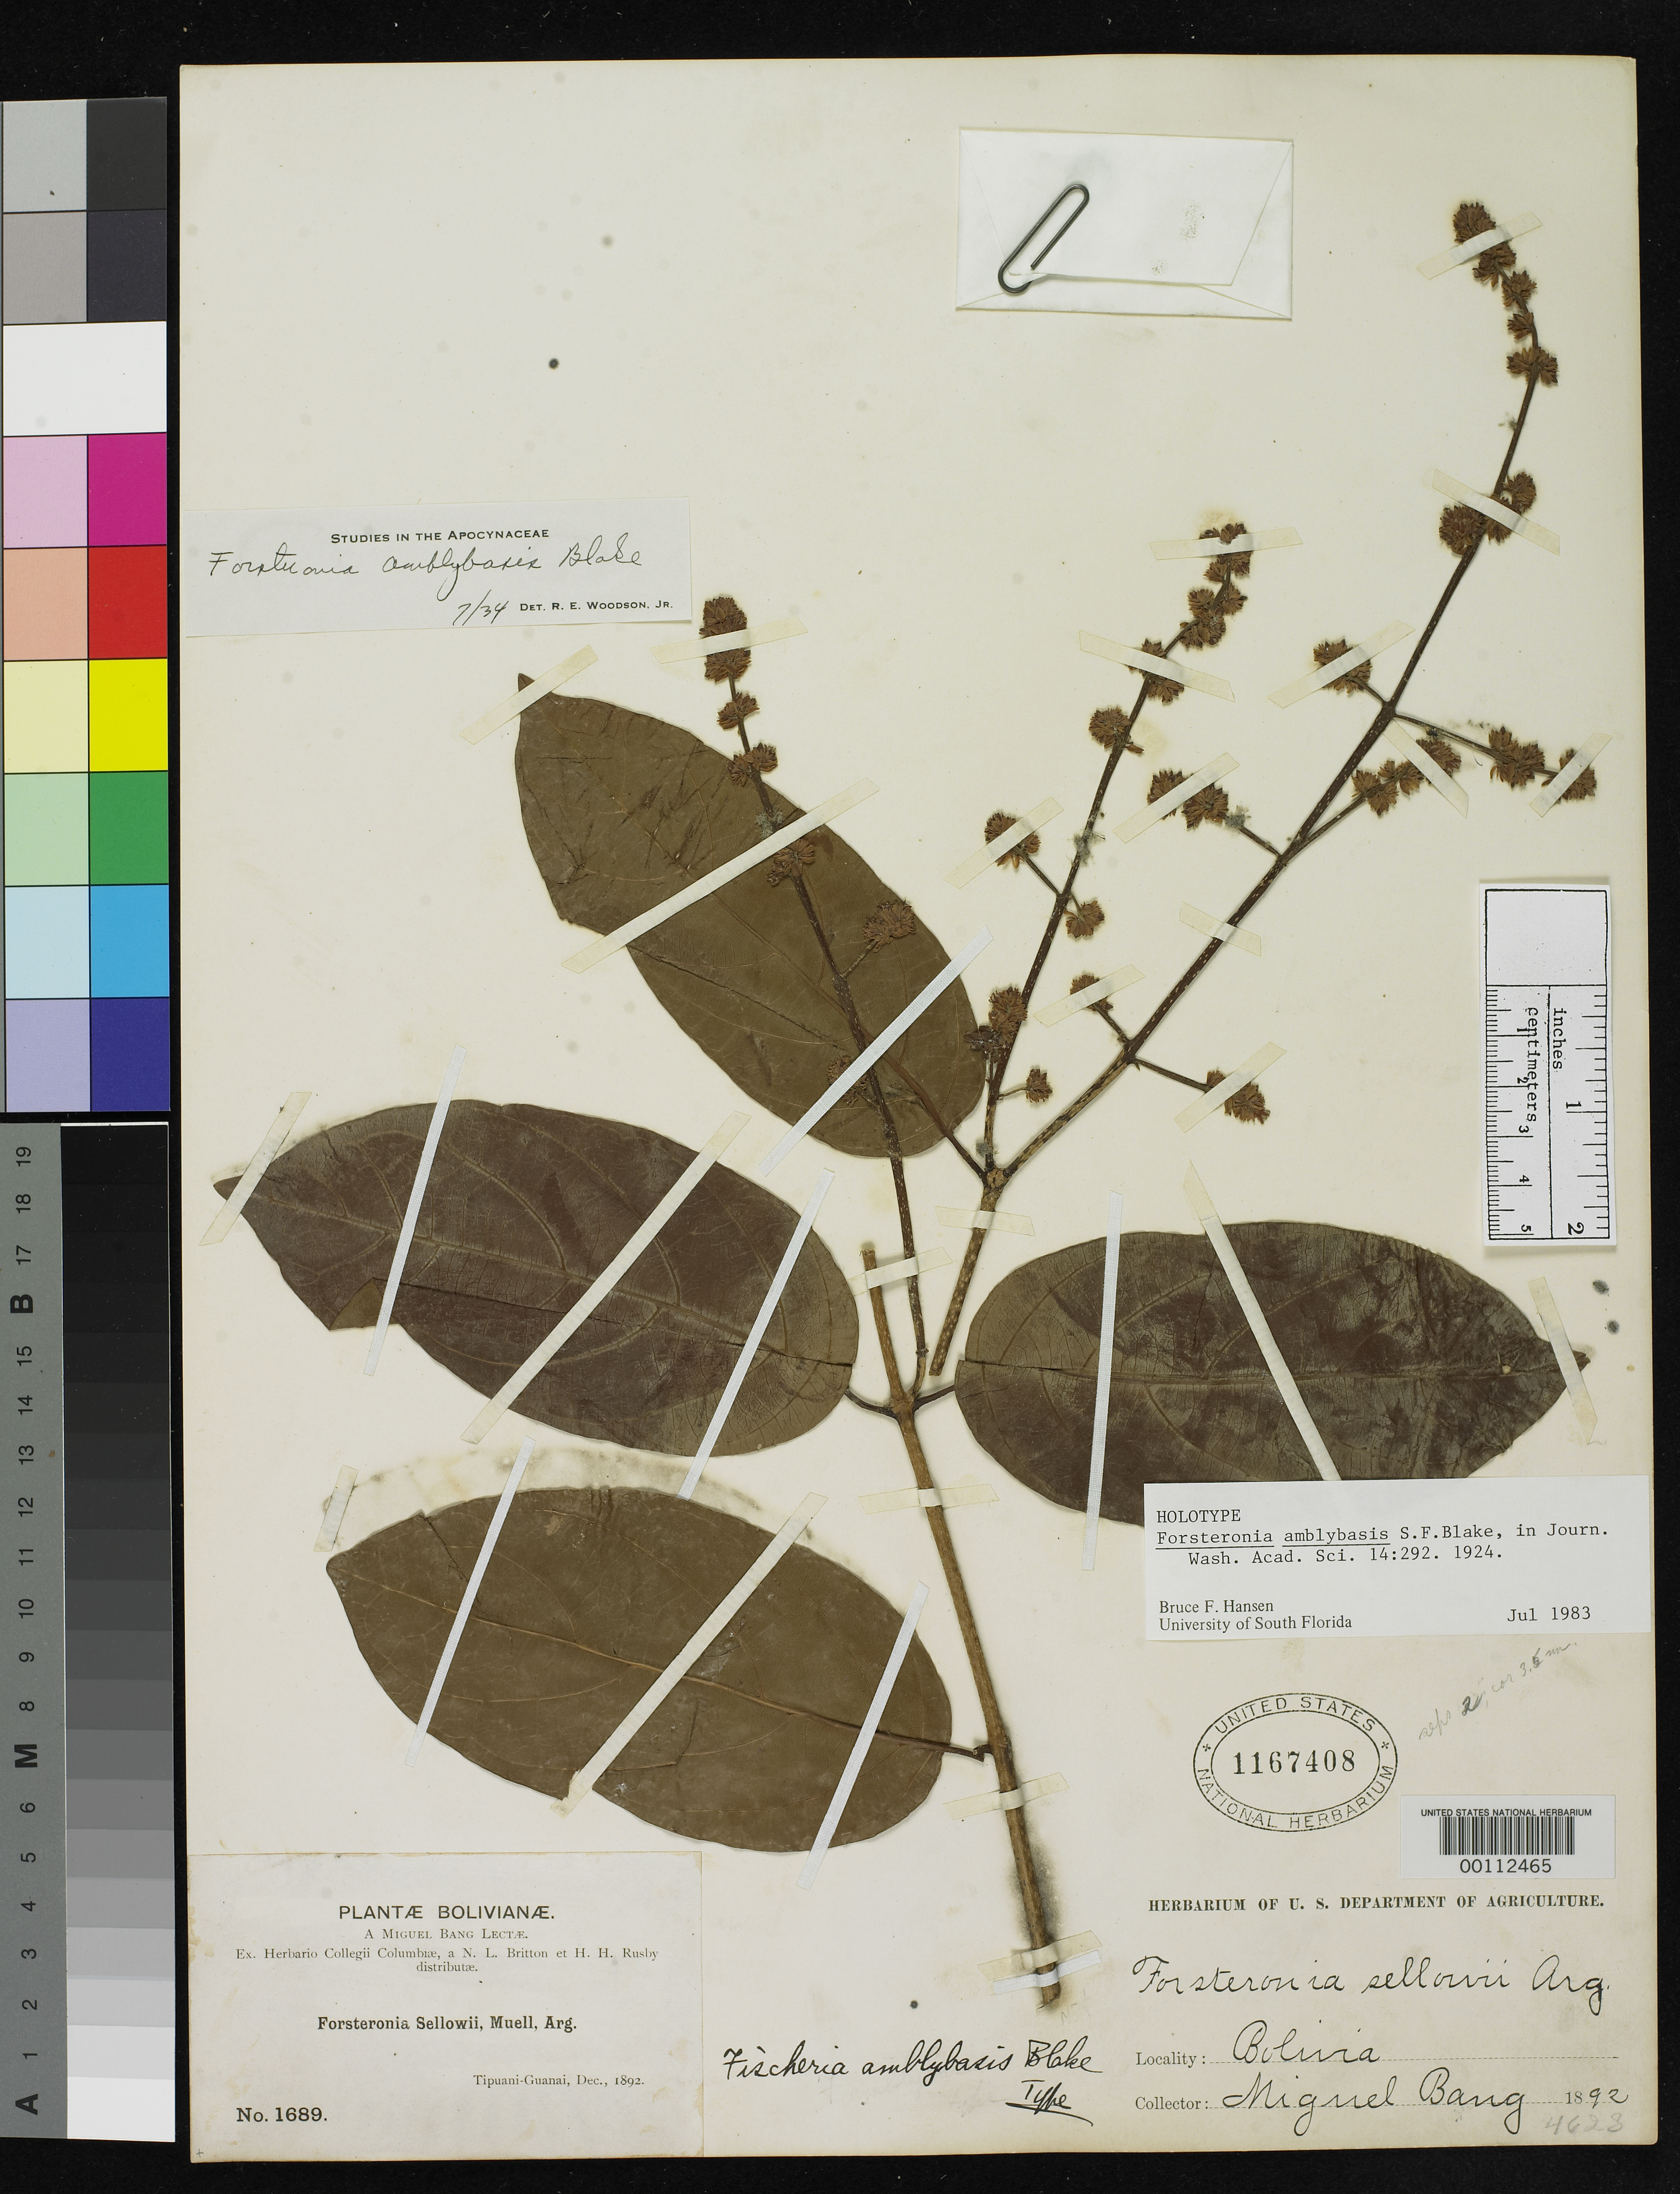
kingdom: Plantae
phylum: Tracheophyta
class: Magnoliopsida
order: Gentianales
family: Apocynaceae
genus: Forsteronia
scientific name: Forsteronia amblybasis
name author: S.F. Blake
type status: Holotype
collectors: M. Bang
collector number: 1689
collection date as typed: Dec 1892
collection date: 1892-12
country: Bolivia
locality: Tipuani to Guanai.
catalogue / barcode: US 1167408